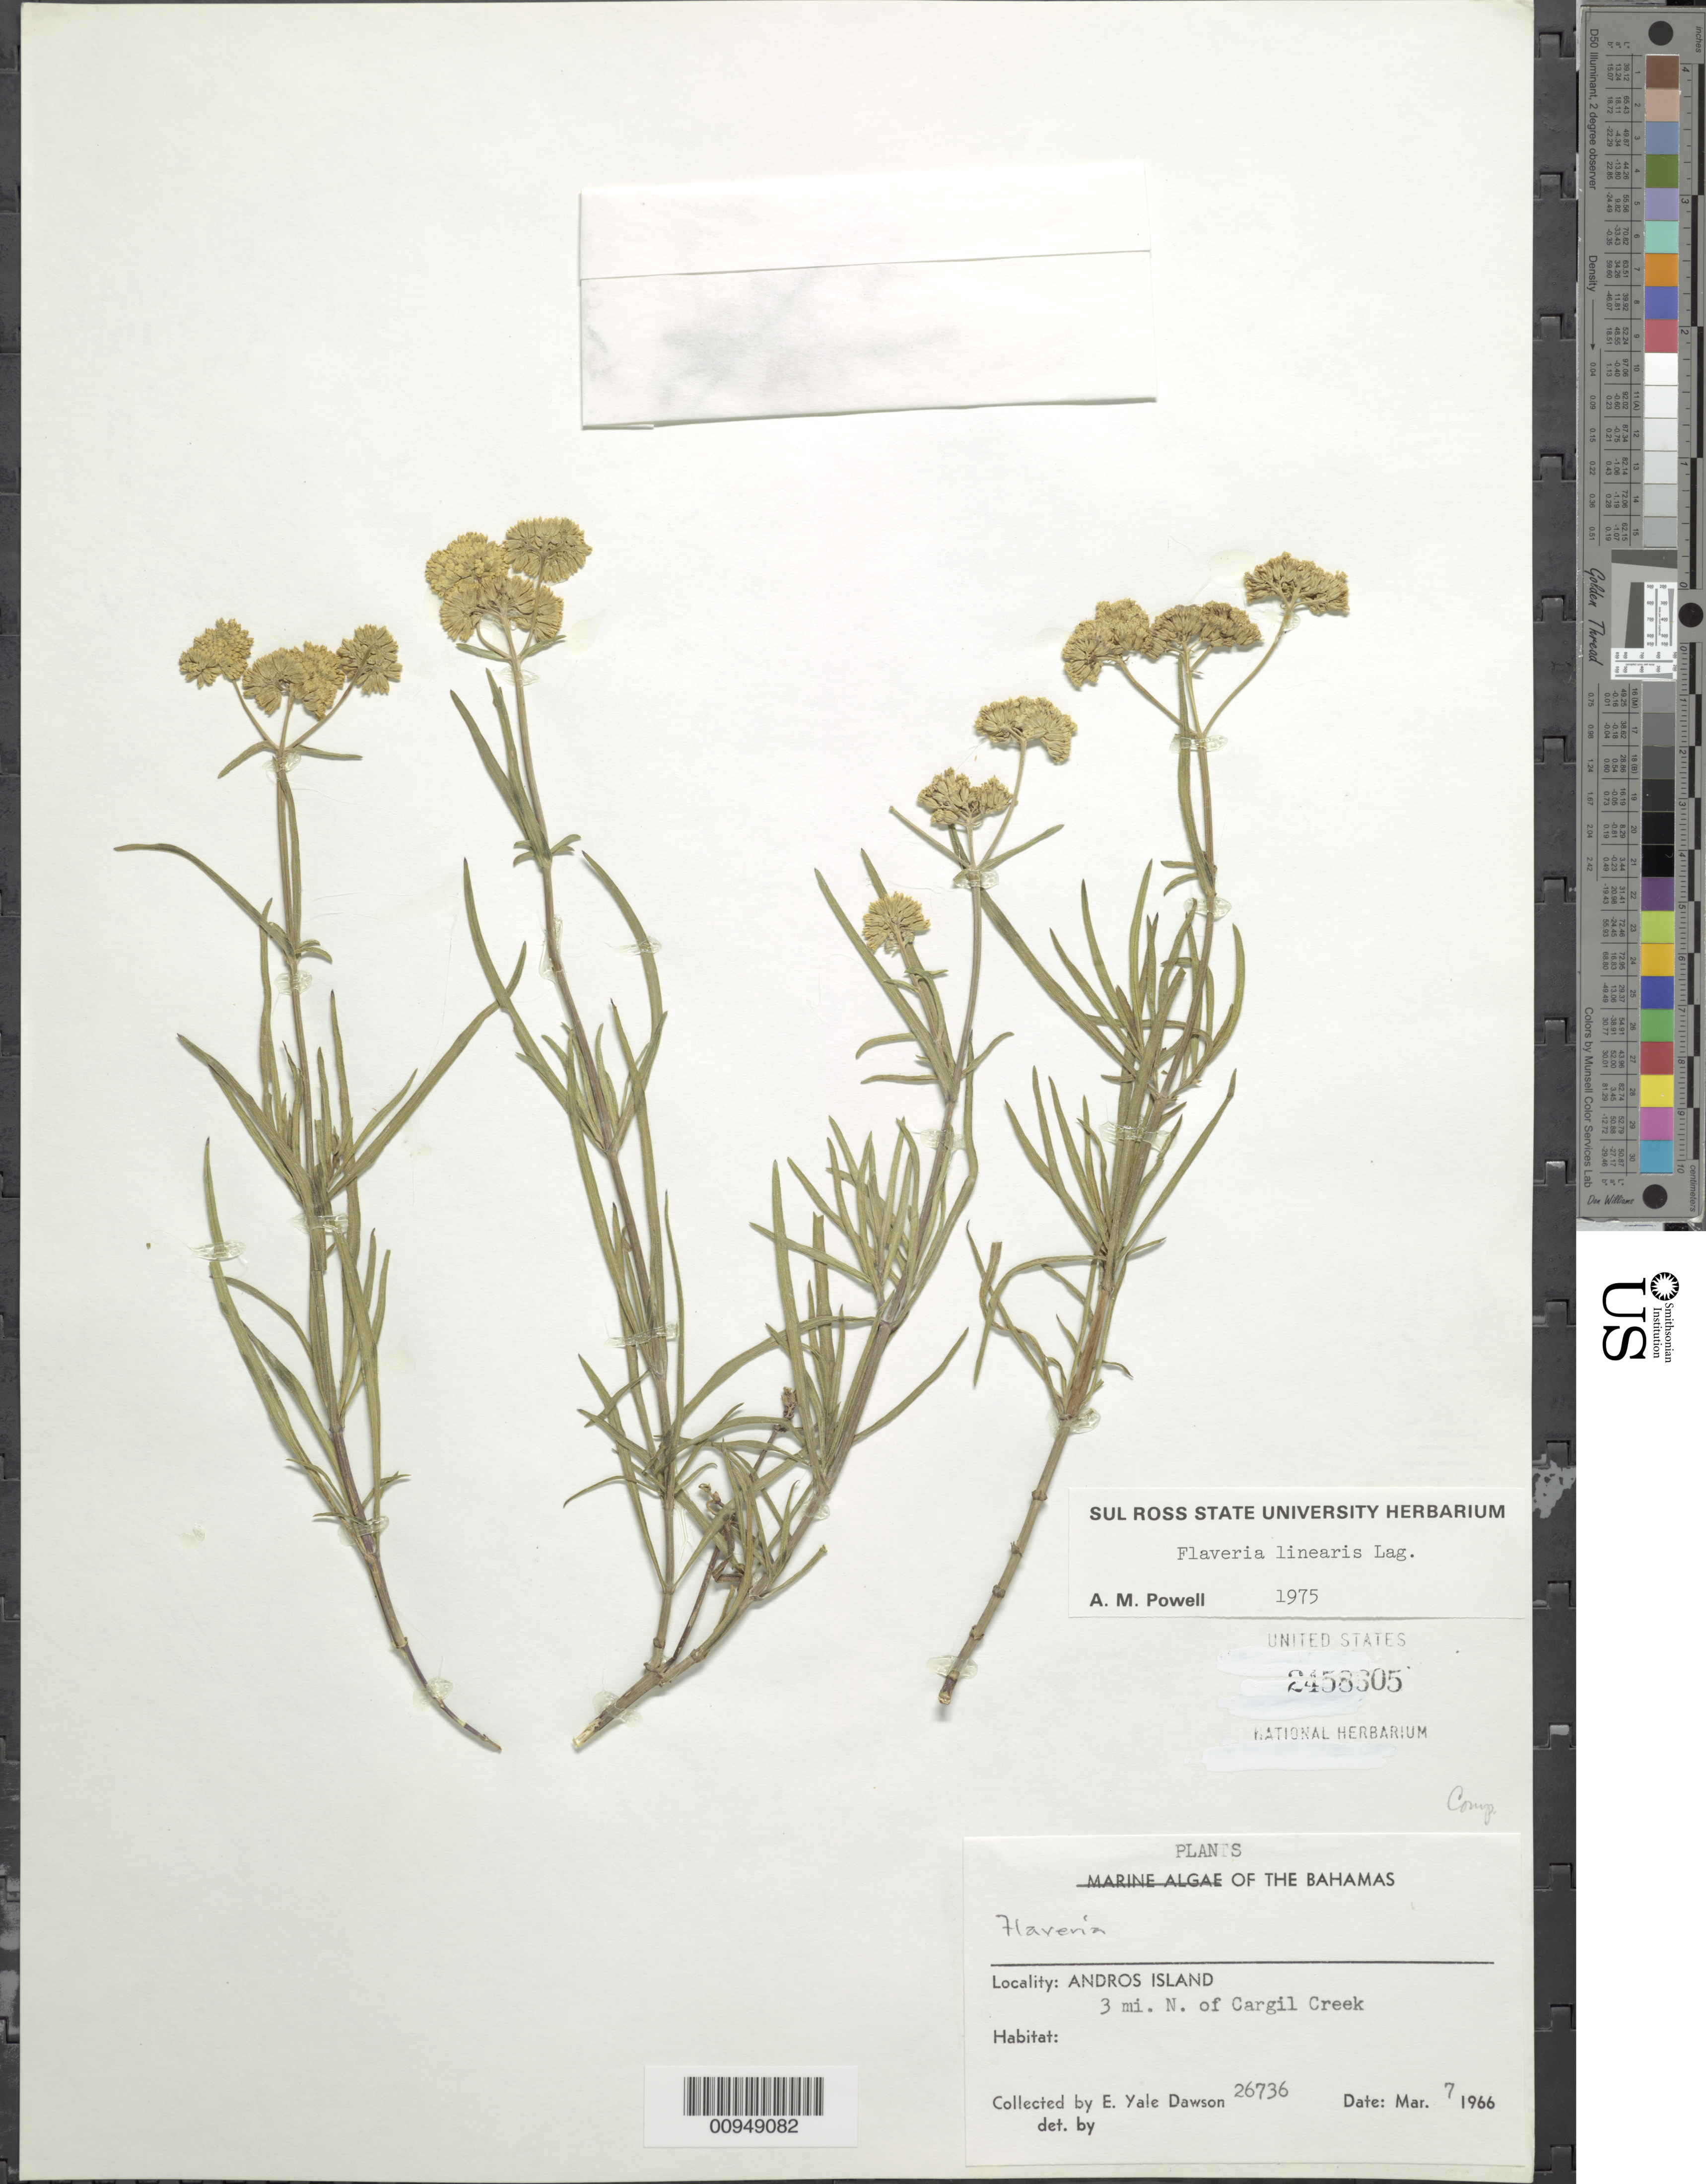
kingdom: Plantae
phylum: Tracheophyta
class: Magnoliopsida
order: Asterales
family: Asteraceae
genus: Flaveria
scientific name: Flaveria linearis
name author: Lag.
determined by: Powell, A. M.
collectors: E. Y. Dawson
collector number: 26736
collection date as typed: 07 Mar 1966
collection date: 1966-03-07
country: Bahamas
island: Andros Island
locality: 3 mi N of Cargil Creek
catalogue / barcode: US 2458605